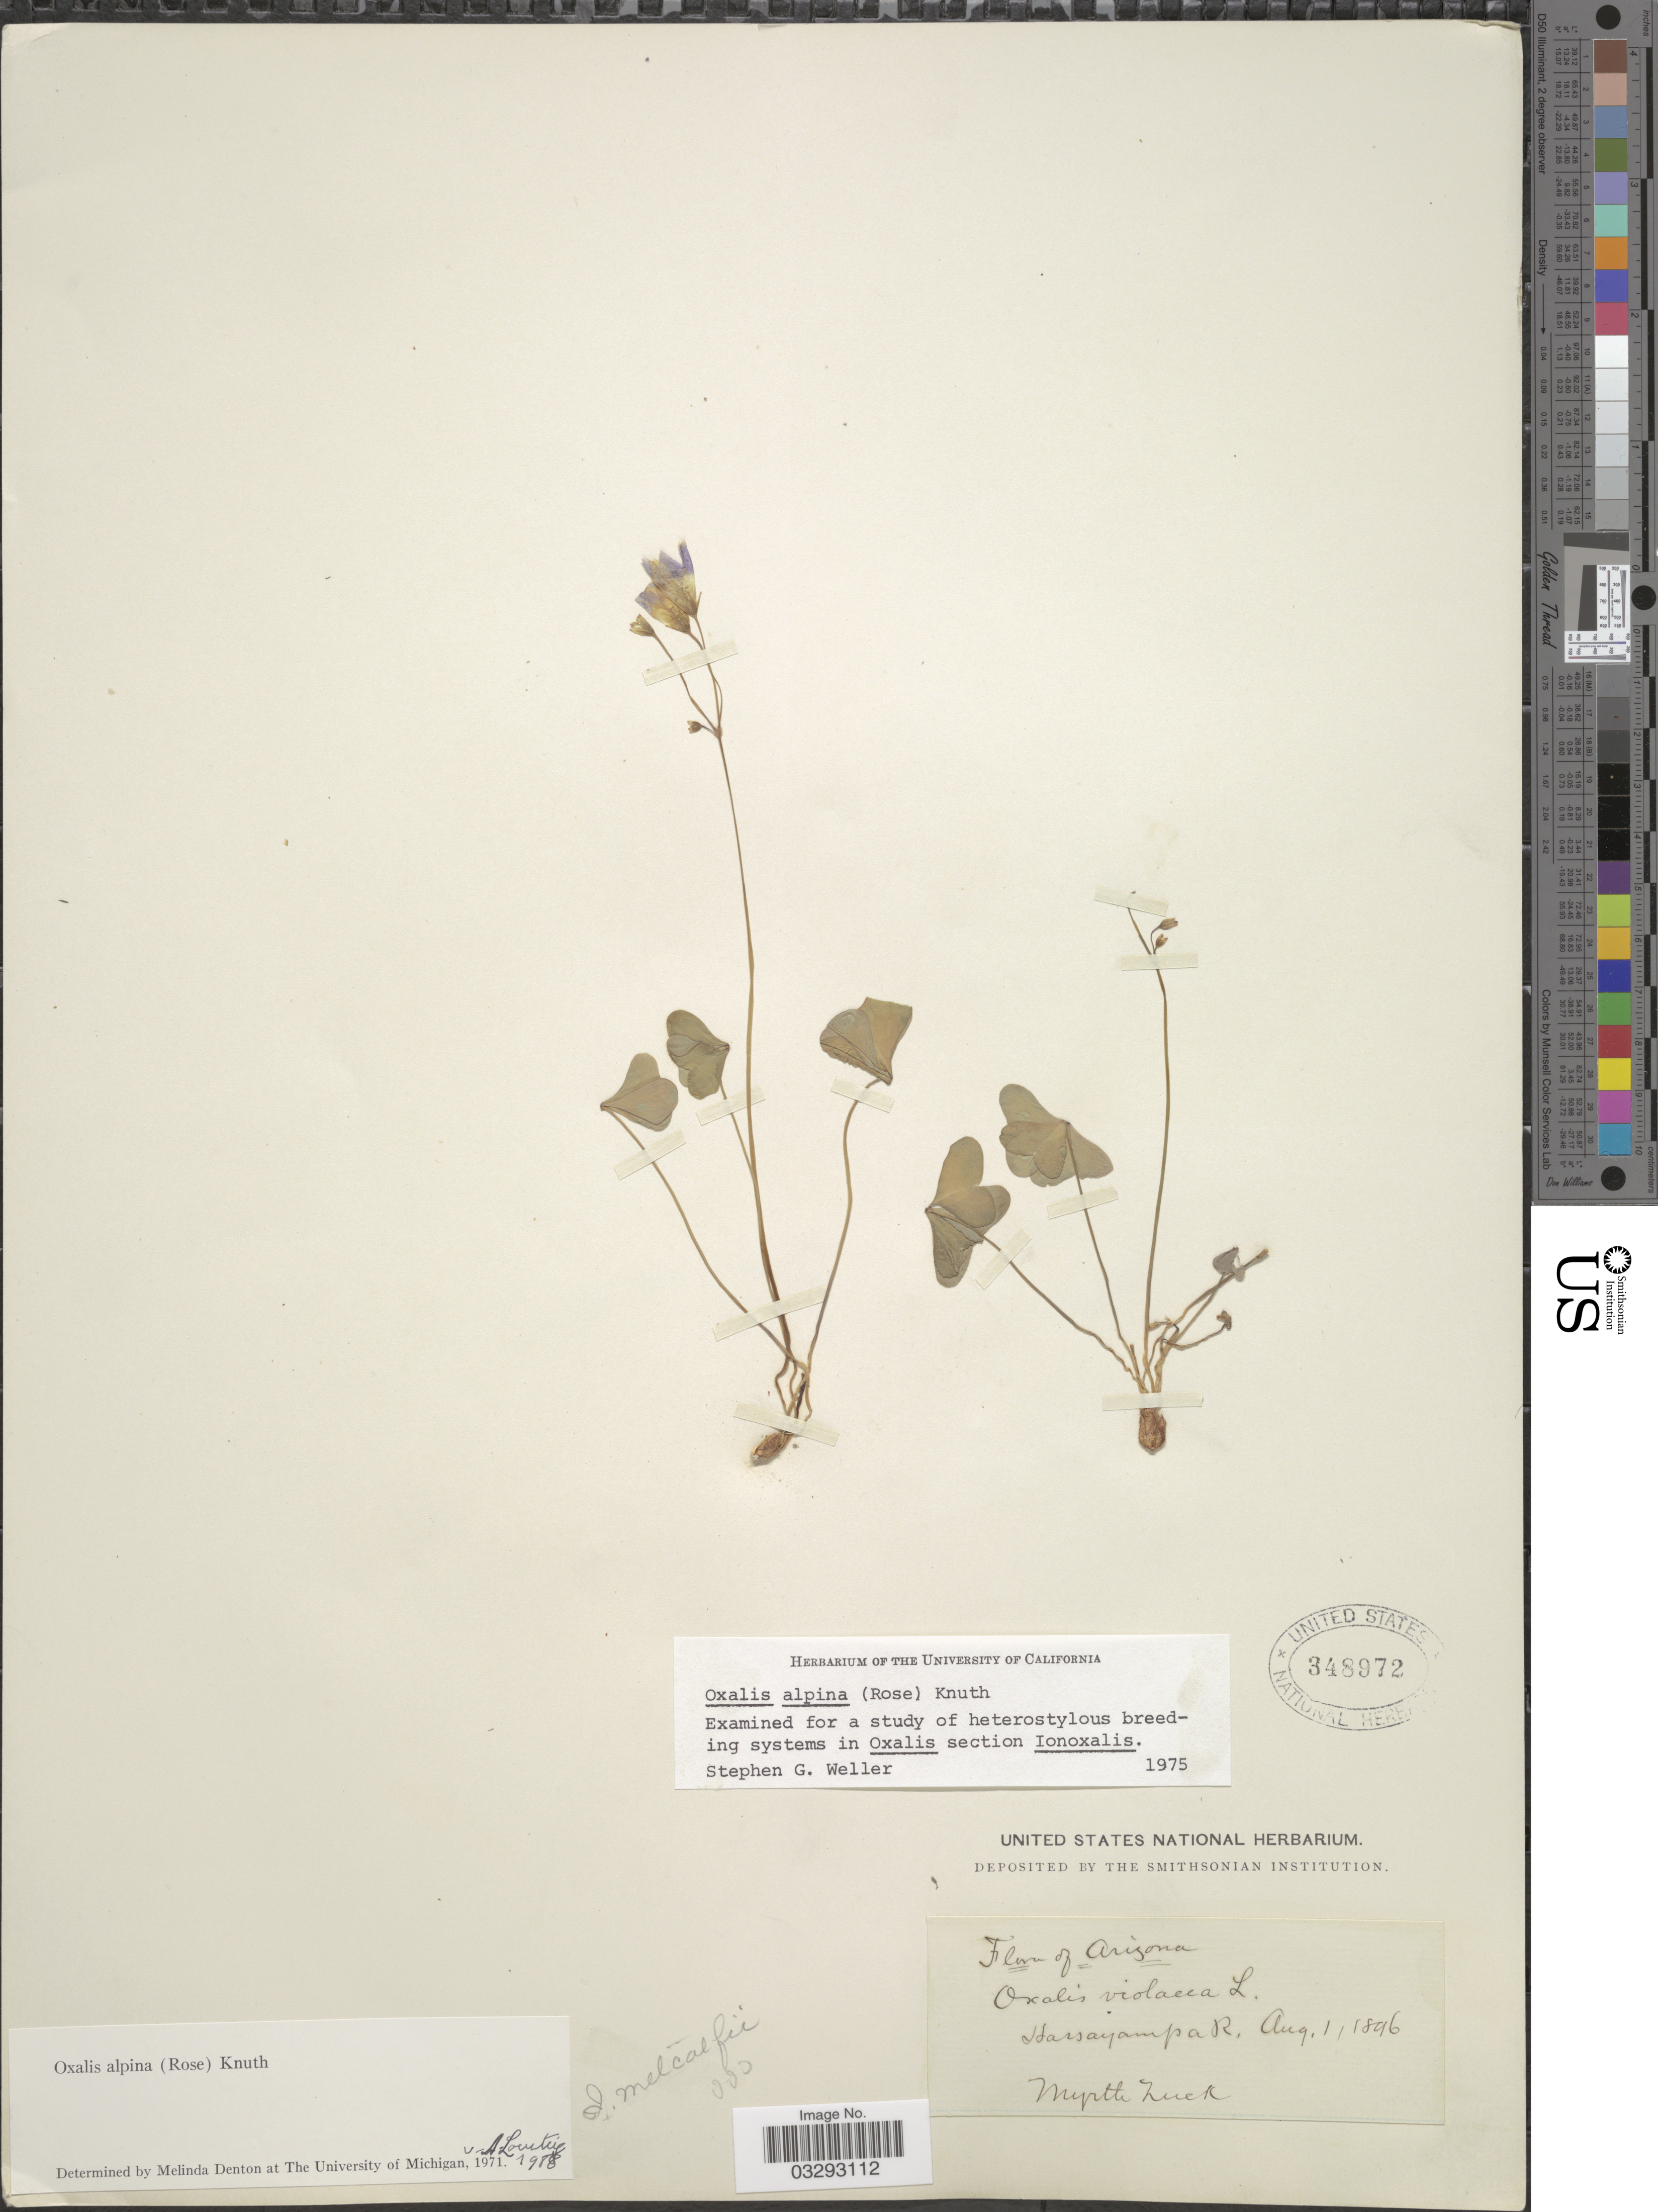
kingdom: Plantae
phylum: Tracheophyta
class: Magnoliopsida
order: Oxalidales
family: Oxalidaceae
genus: Oxalis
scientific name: Oxalis alpina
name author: (Rose) R. Knuth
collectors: M. Zuck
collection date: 1896-08-01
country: United States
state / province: Arizona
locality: Hassayampa R.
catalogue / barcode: US 348972